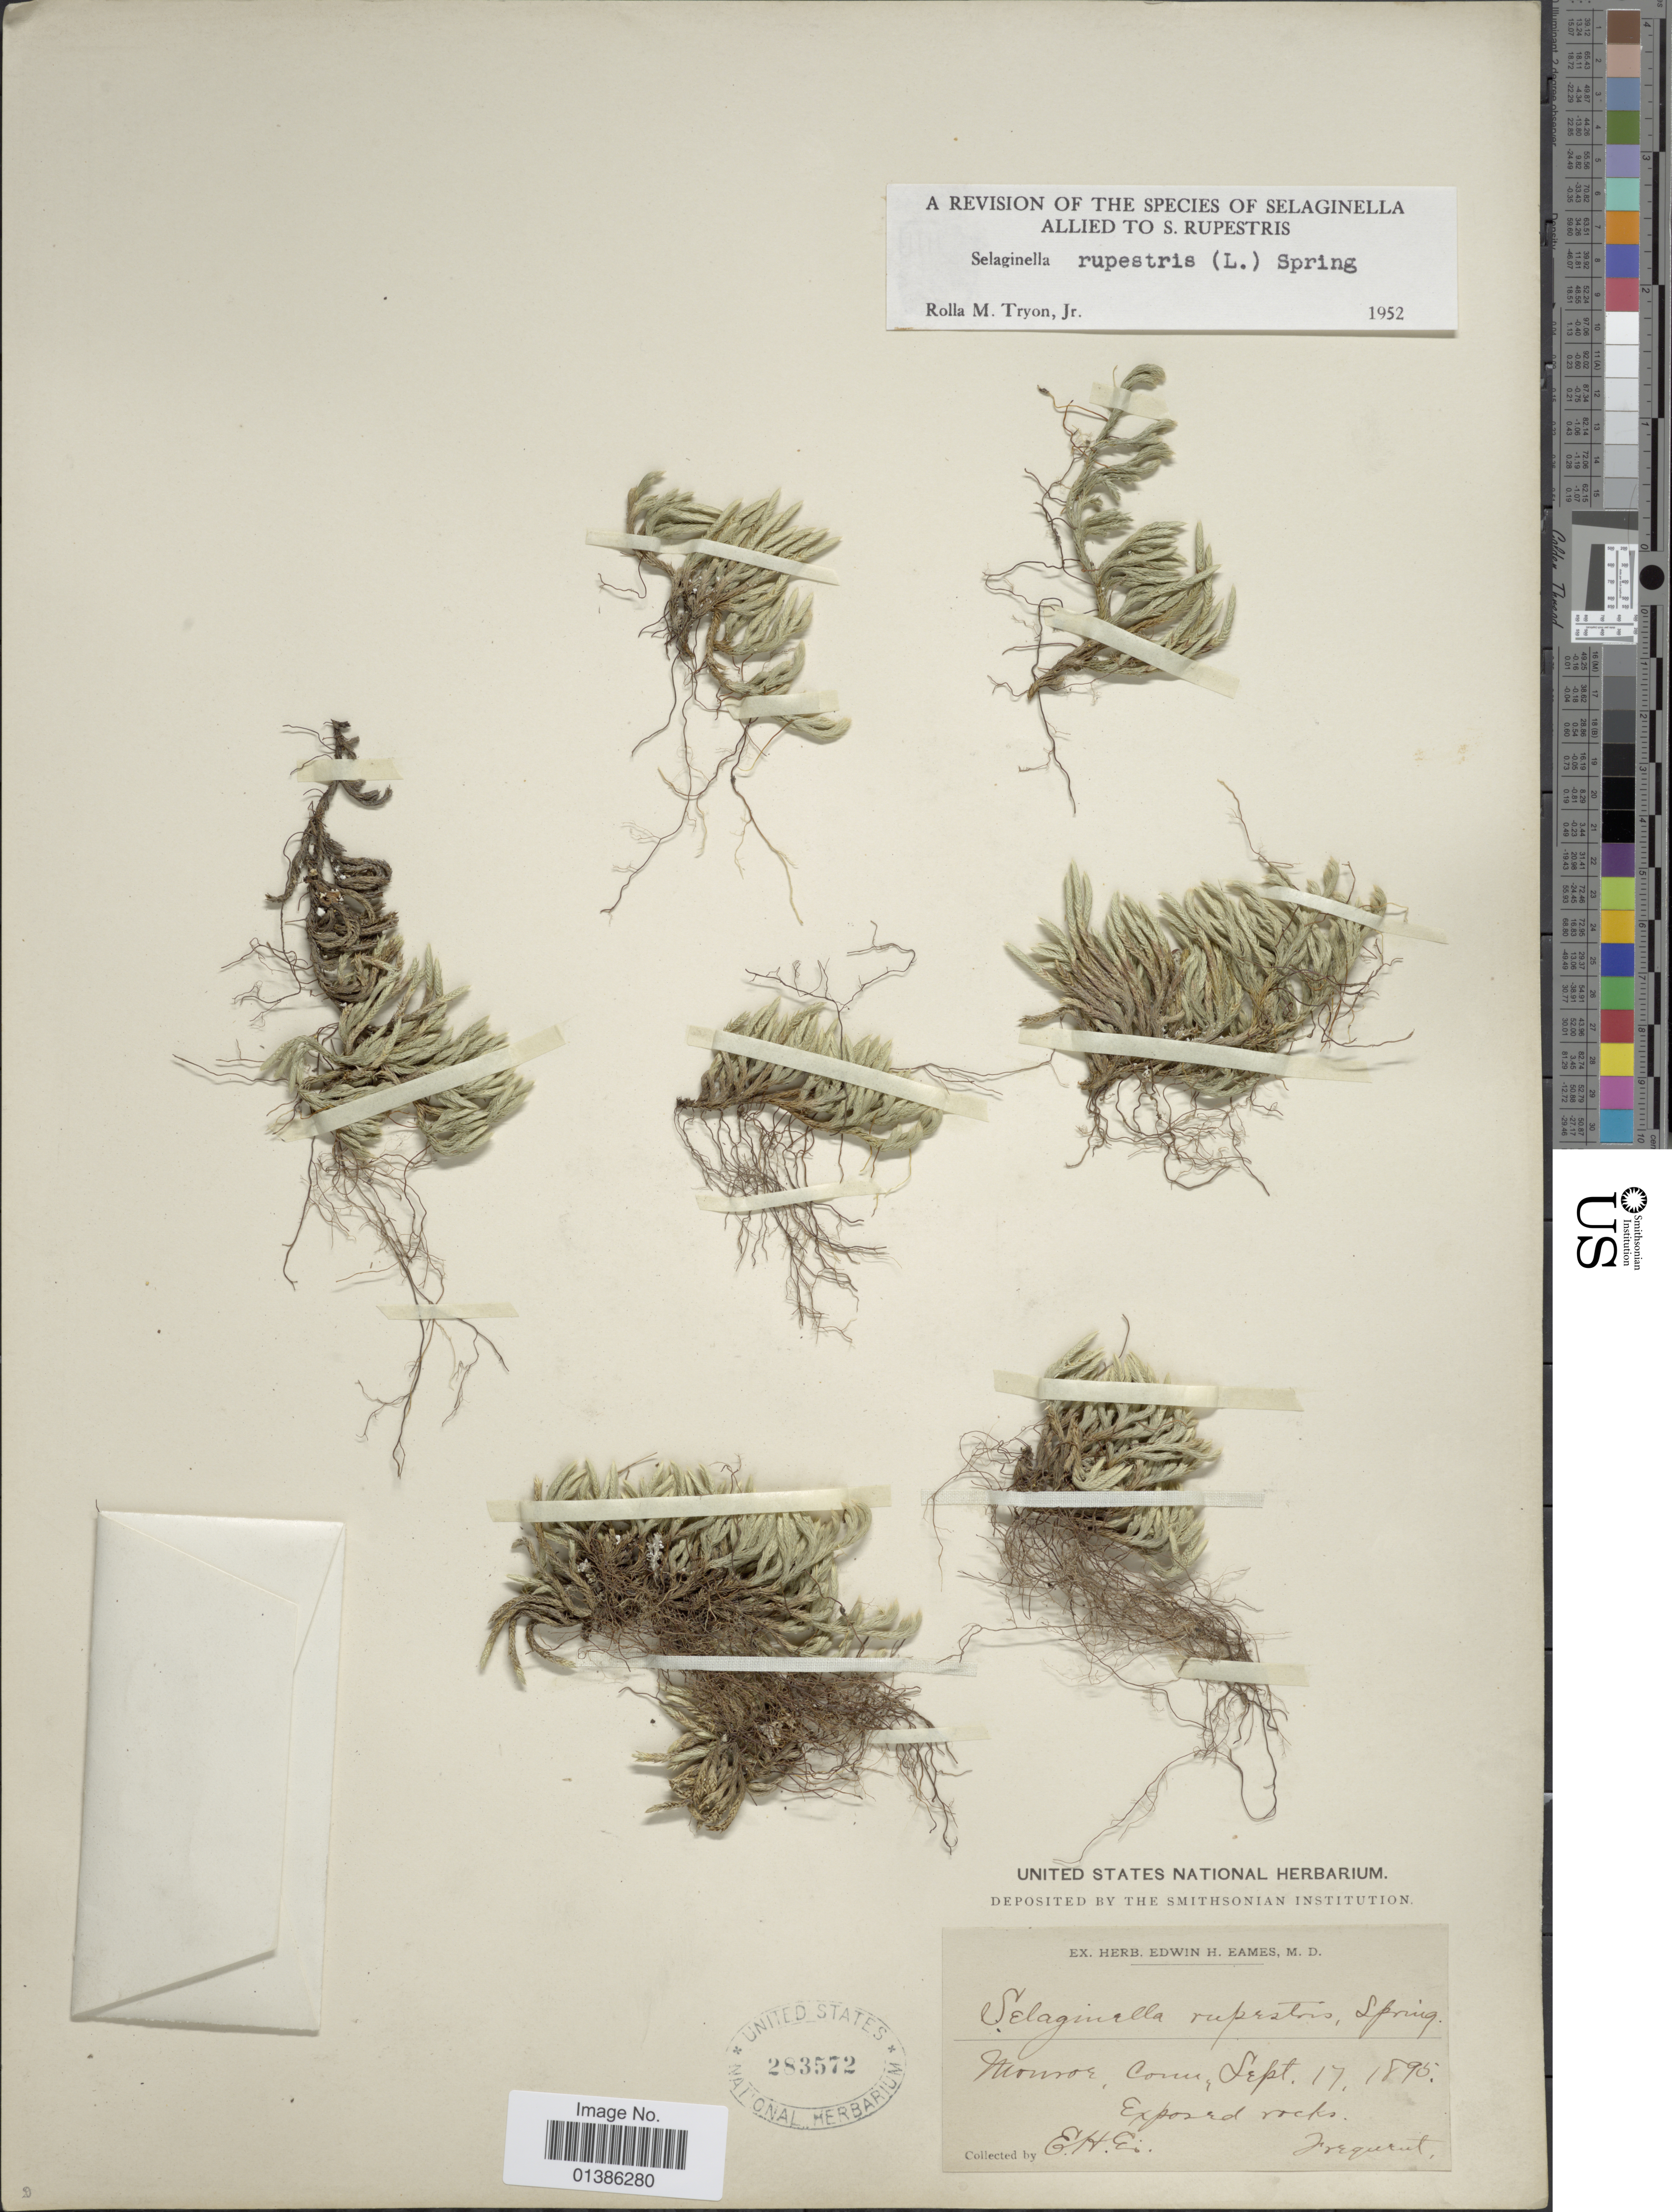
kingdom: Plantae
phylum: Tracheophyta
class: Lycopodiopsida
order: Selaginellales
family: Selaginellaceae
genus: Selaginella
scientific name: Selaginella rupestris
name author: (L.) Spring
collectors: E. H. Eames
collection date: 1895-09-17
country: United States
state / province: Connecticut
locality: Monroe.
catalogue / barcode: US 283572